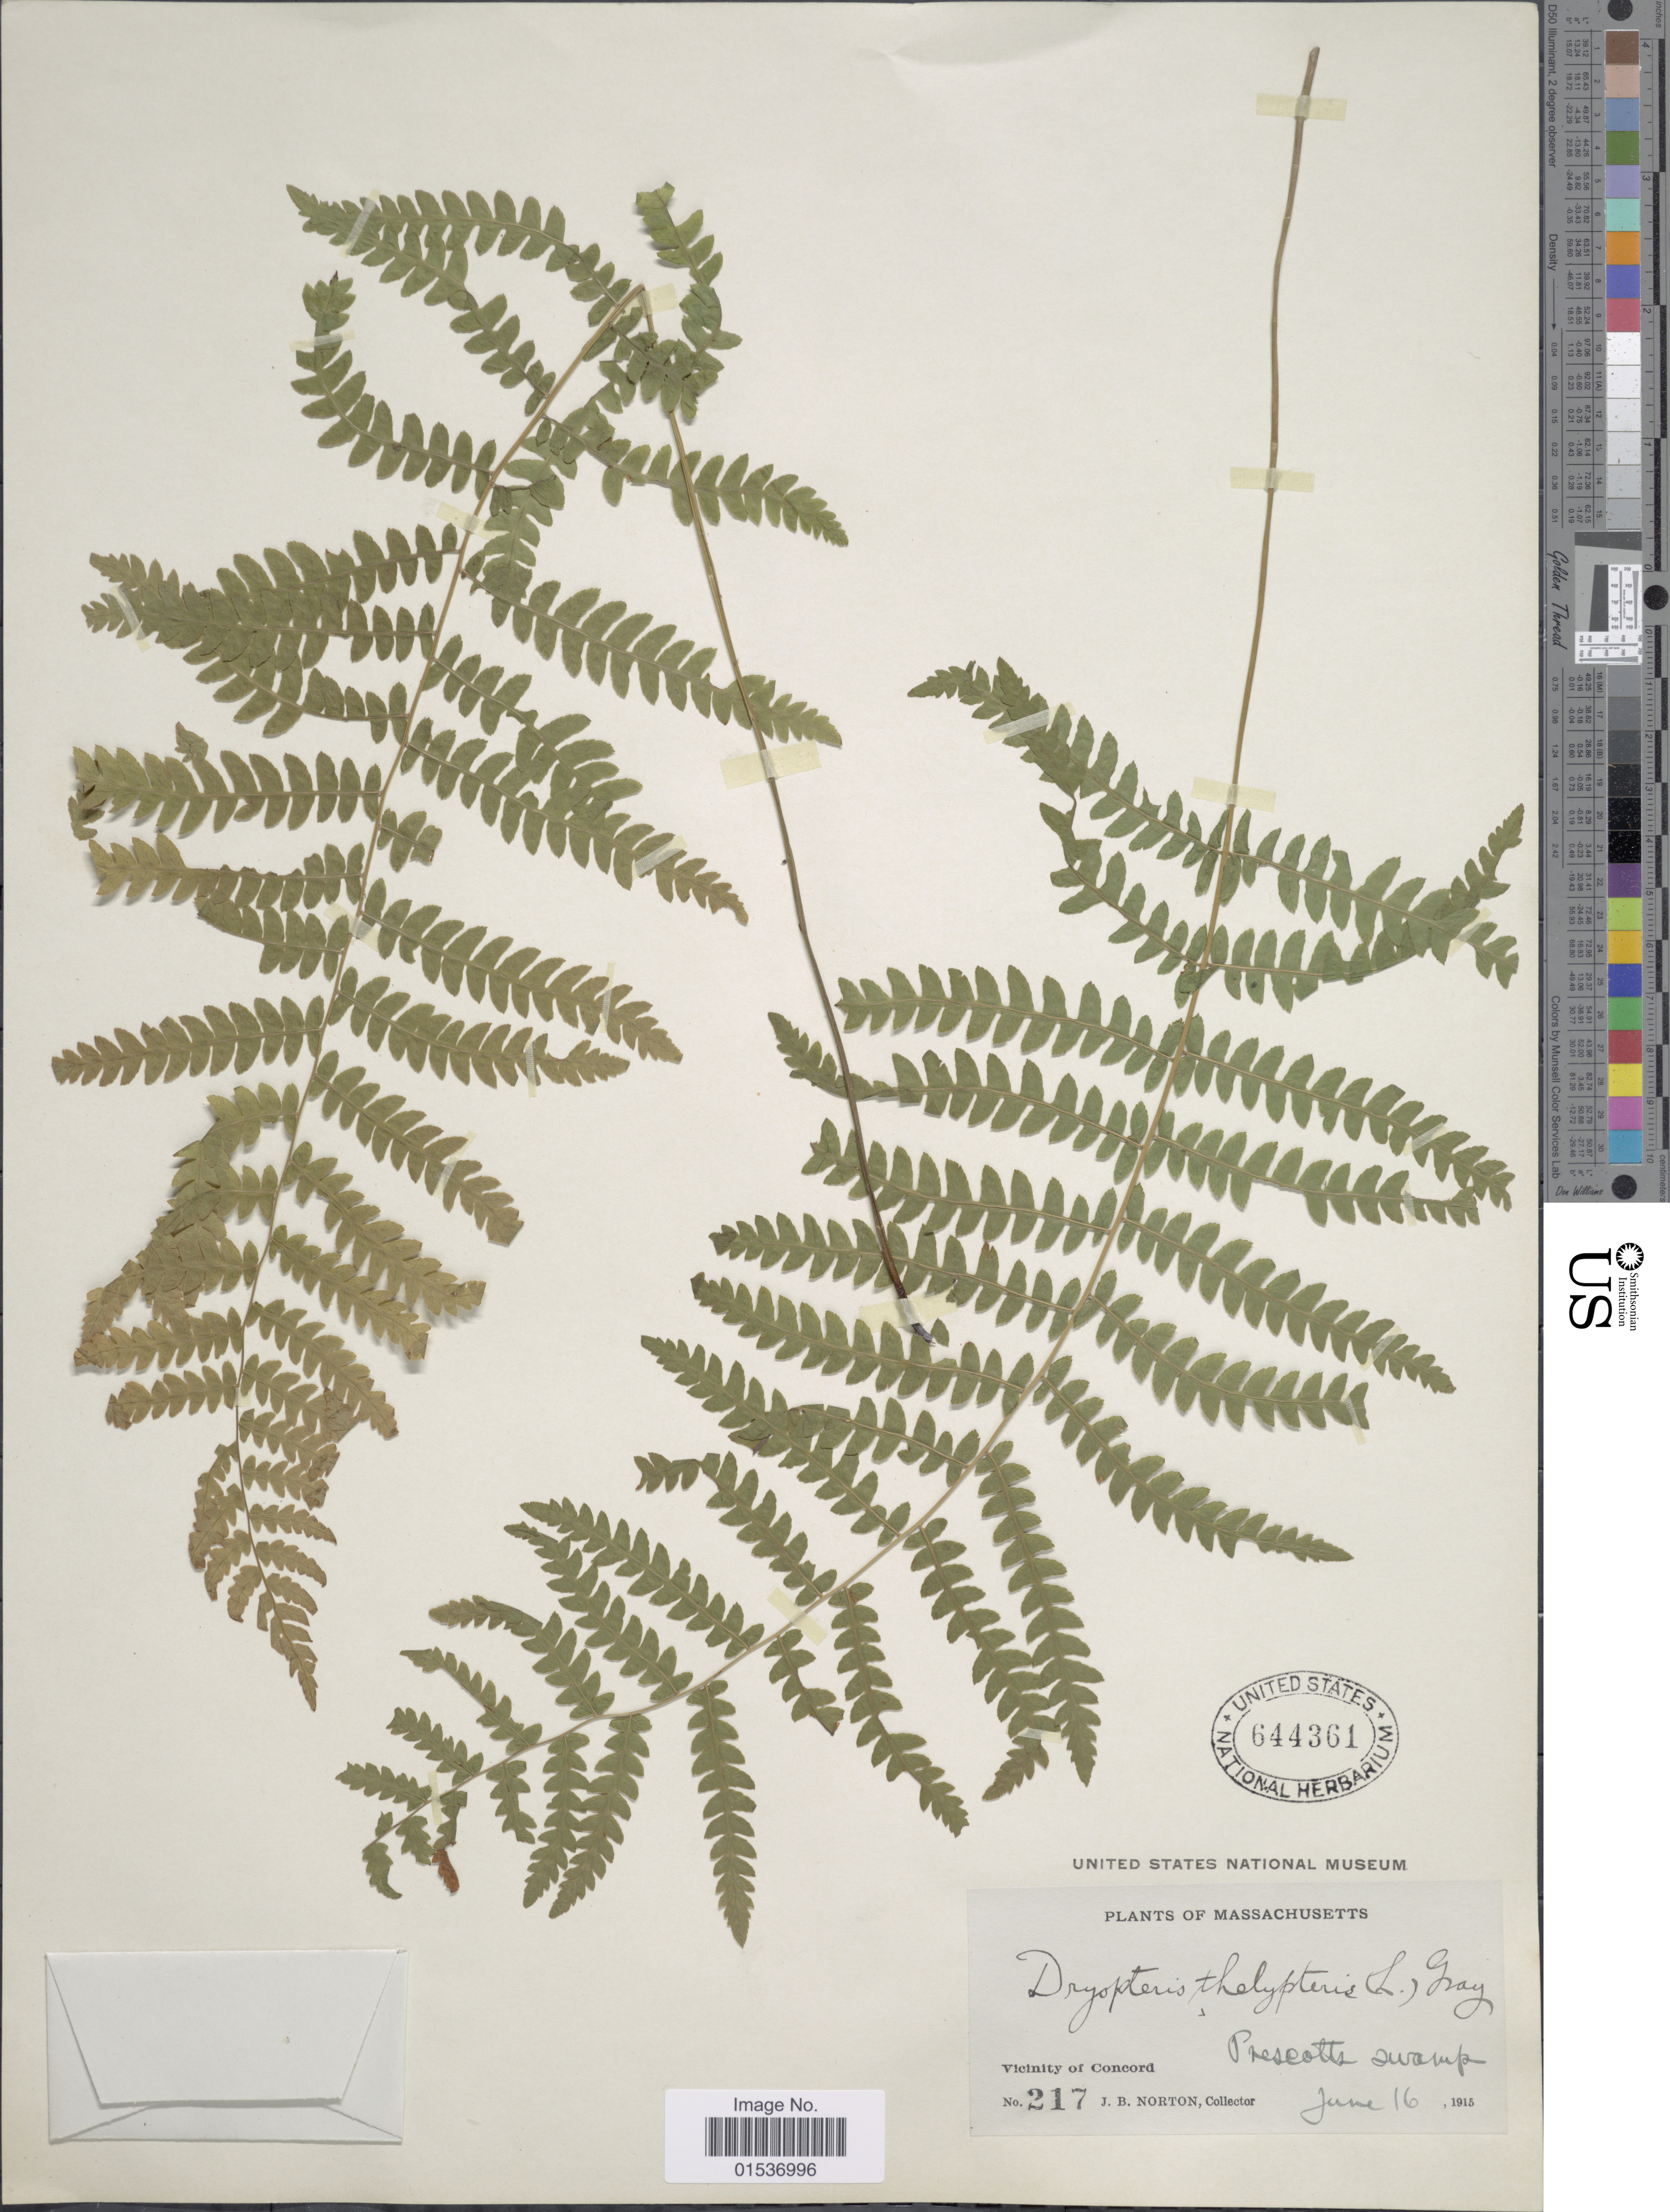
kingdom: Plantae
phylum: Tracheophyta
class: Polypodiopsida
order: Polypodiales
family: Thelypteridaceae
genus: Thelypteris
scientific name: Thelypteris palustris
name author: (Salisb.) Schott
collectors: J. B. Norton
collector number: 217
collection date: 1915-06-16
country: United States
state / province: Massachusetts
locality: Massachusetts, Vicinity of Concord, Prescotts swamp.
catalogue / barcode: US 644361